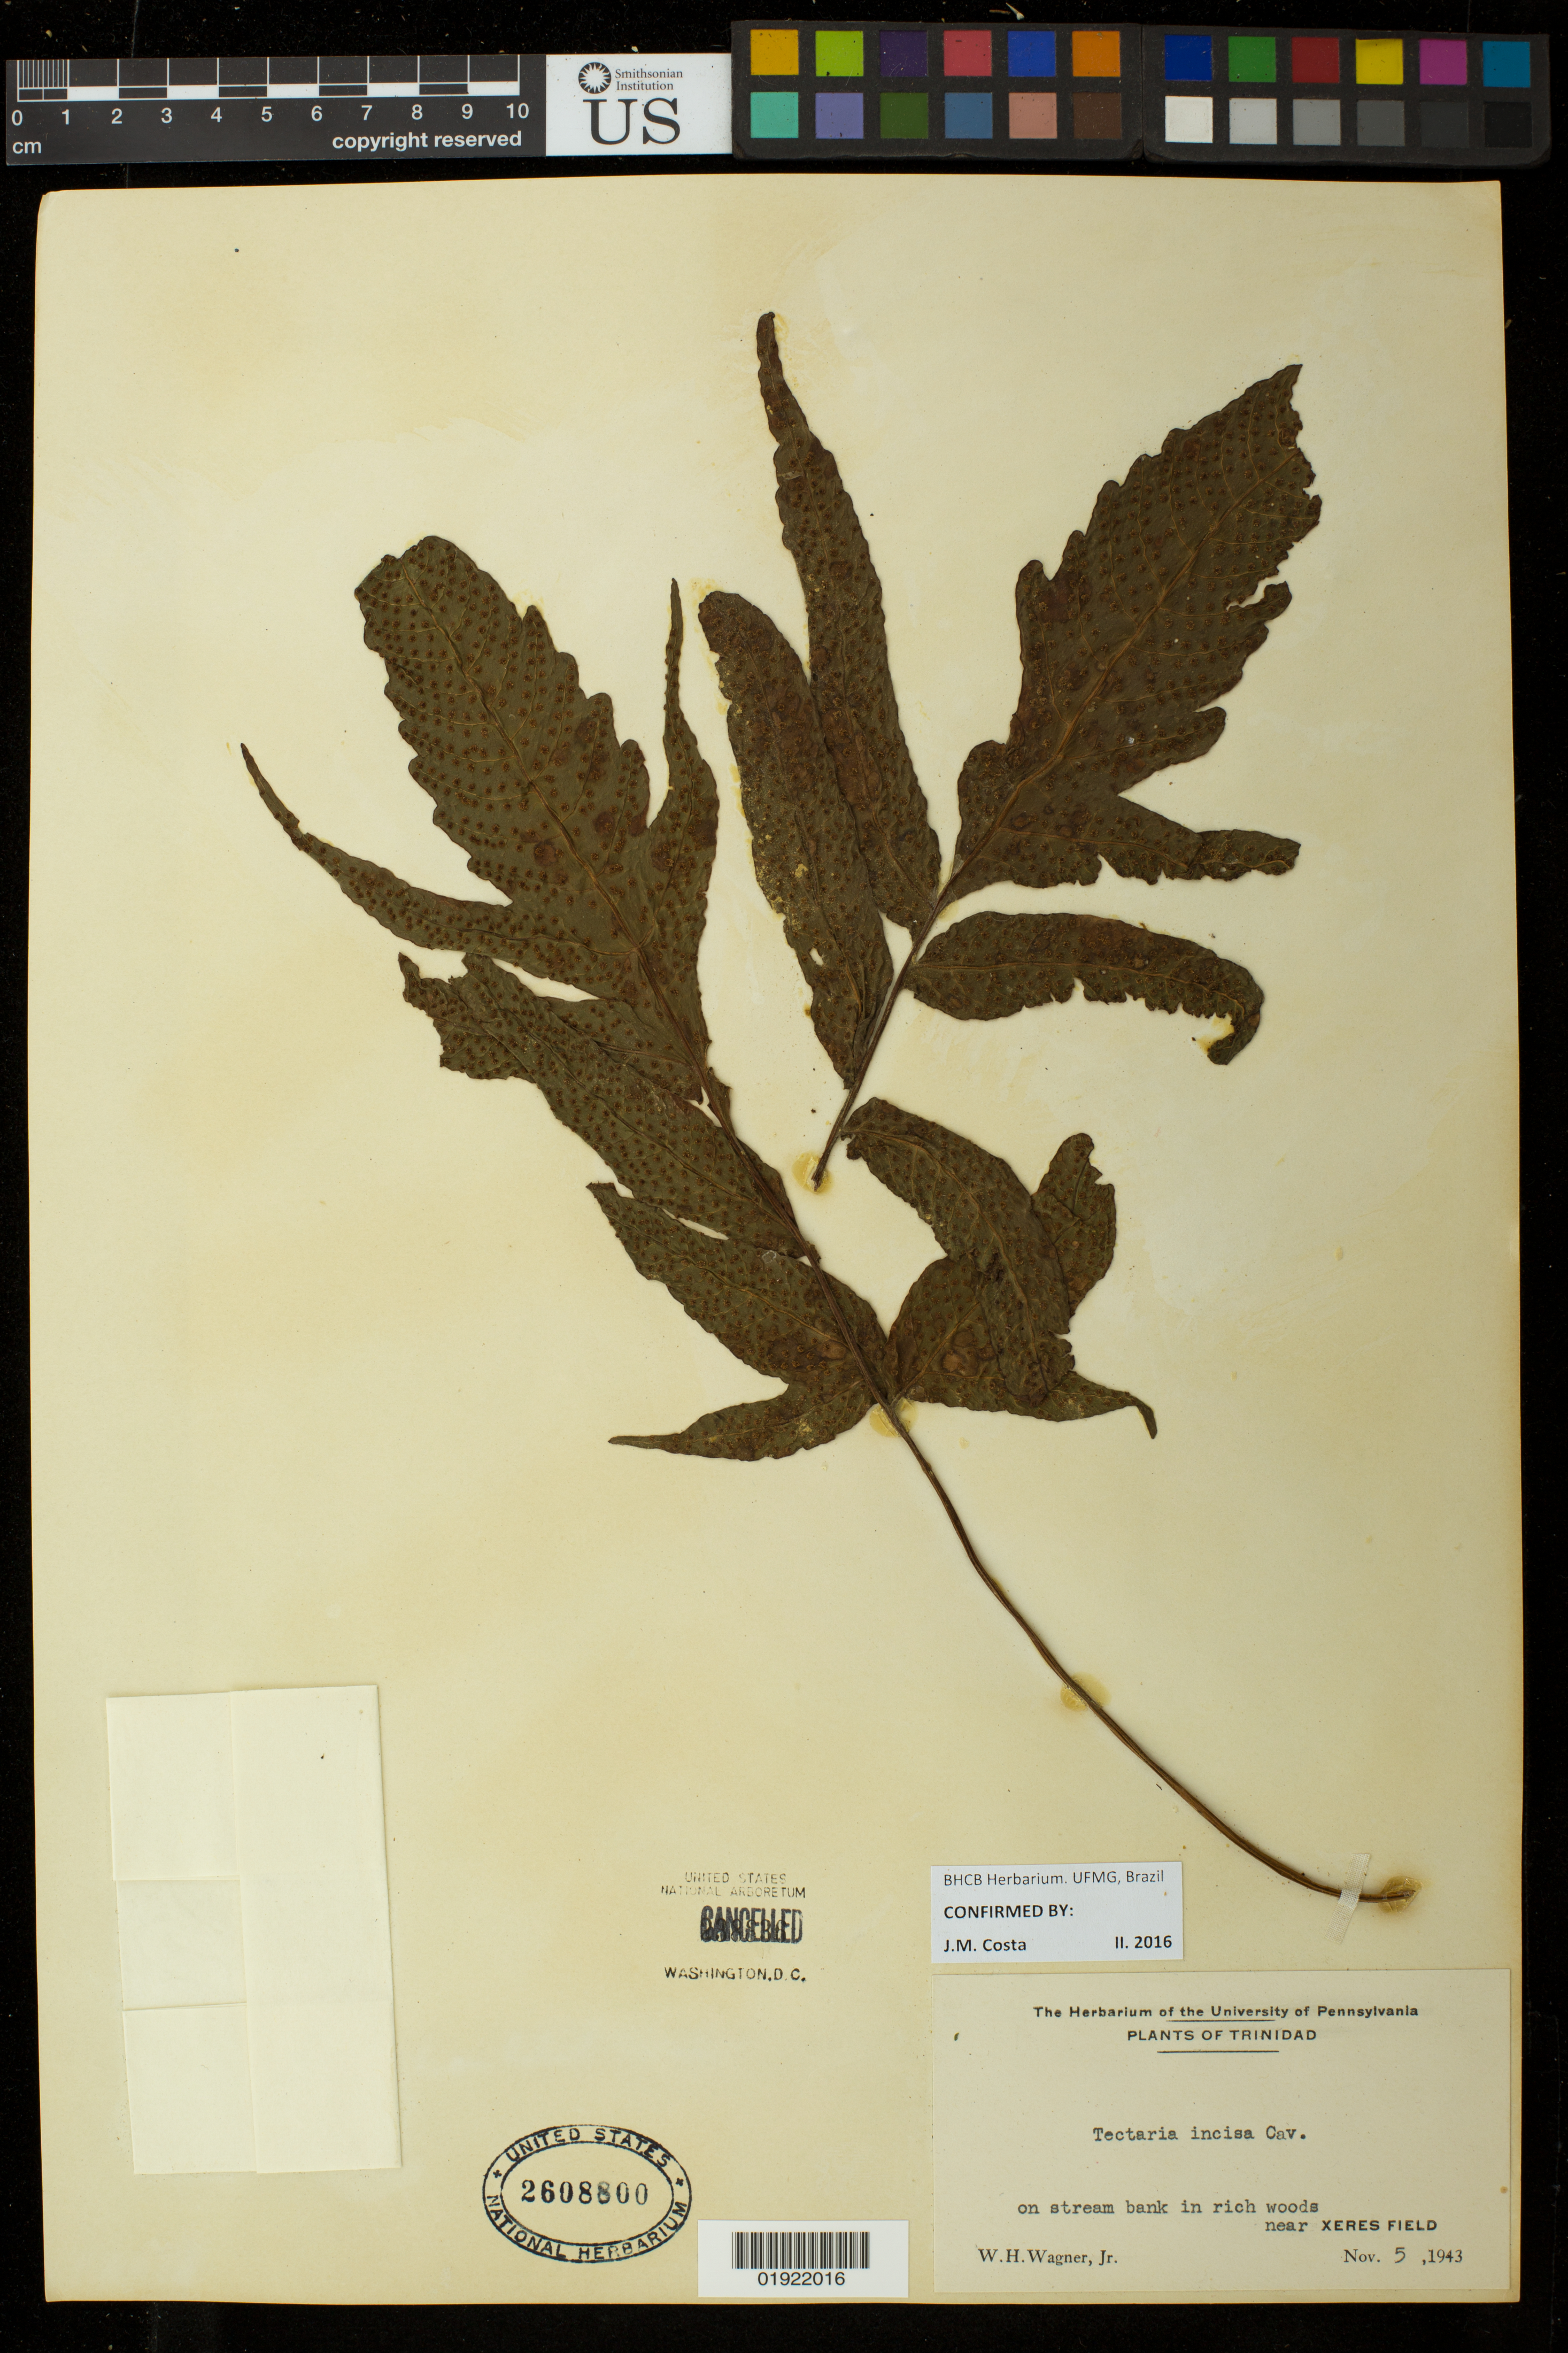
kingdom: Plantae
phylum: Tracheophyta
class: Polypodiopsida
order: Polypodiales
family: Tectariaceae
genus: Tectaria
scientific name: Tectaria incisa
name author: Cav.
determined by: Costa, J. M.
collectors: W. H. Wagner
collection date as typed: Nov. 5, 1943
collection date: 1943-11-05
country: Trinidad and Tobago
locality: Trinidad, near Xeres Field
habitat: on stream bank in rich woods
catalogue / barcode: US 2608800